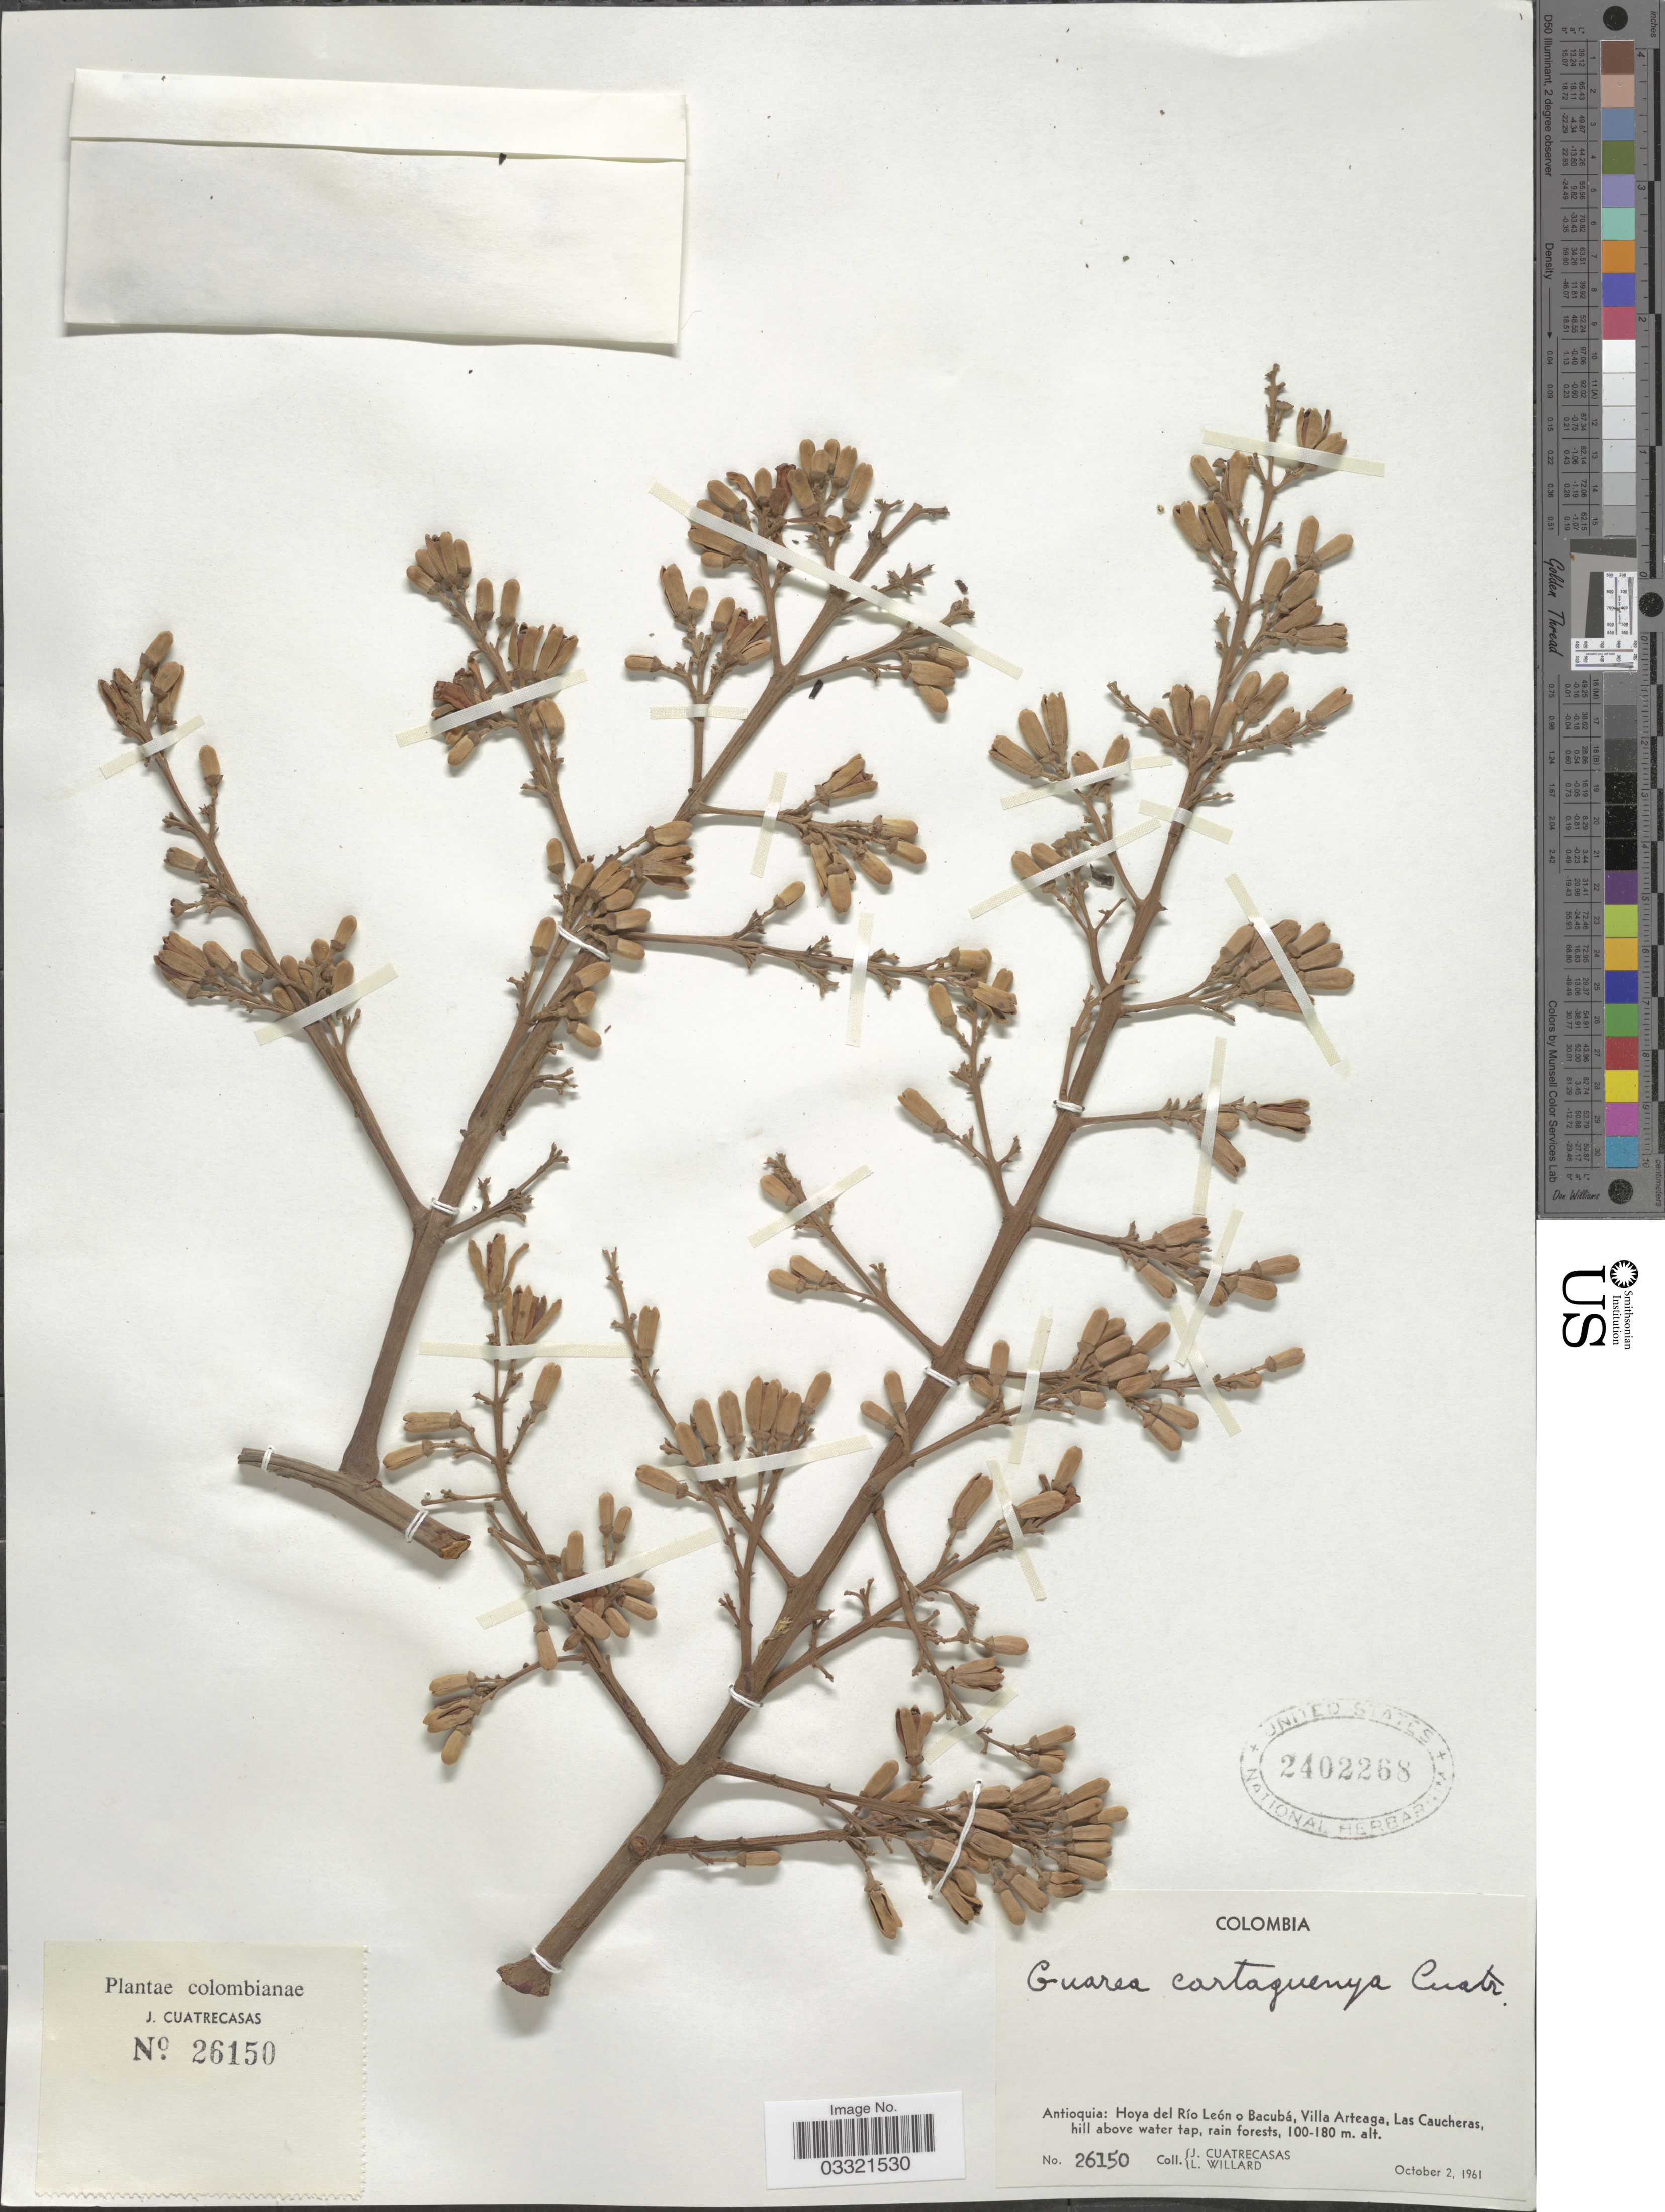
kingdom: Plantae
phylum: Tracheophyta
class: Magnoliopsida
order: Sapindales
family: Meliaceae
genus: Guarea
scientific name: Guarea cartaguenya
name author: Cuatrec.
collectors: J. Cuatrecasas & L. Willard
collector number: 26150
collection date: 1961-10-02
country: Colombia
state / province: Antioquia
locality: Hoya del Río León o Bacubá, Villa Arteaga, Las Caucheras, hill above water tap, rain forests.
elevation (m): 100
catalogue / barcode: US 2402268